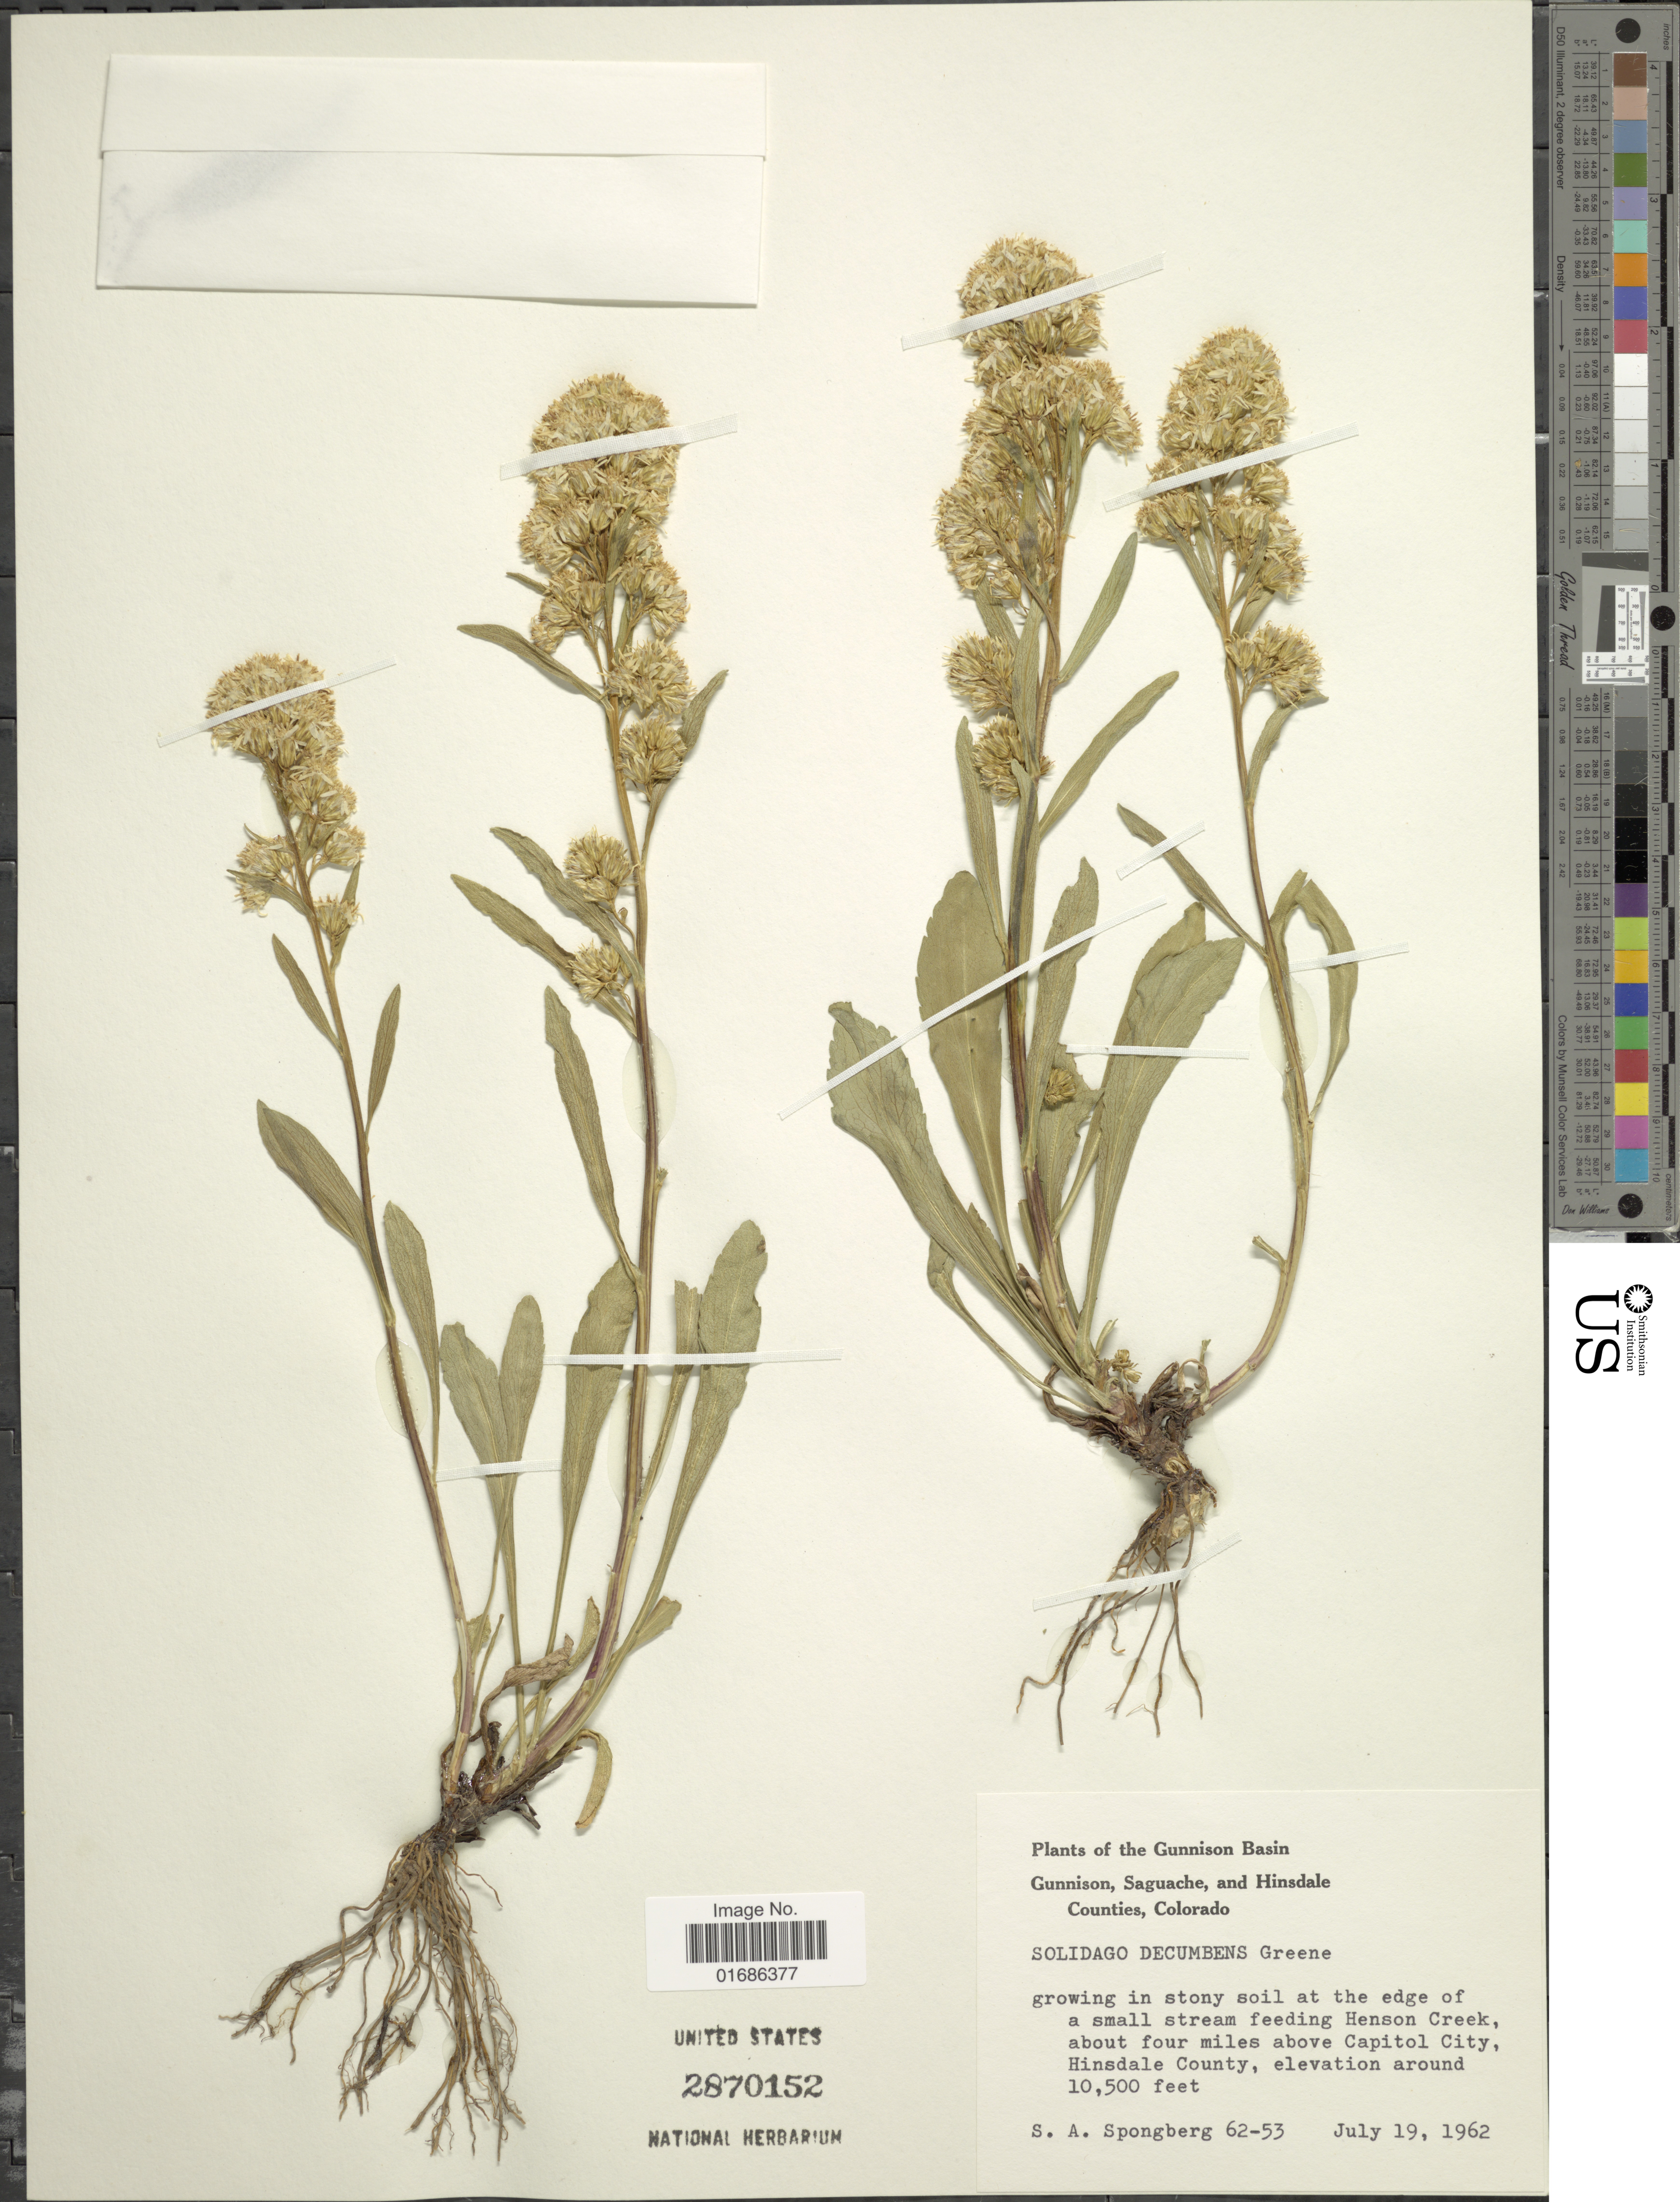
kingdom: Plantae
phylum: Tracheophyta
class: Magnoliopsida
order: Asterales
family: Asteraceae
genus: Solidago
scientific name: Solidago decumbens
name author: Greene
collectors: S. A.Spongberg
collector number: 62-53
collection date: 1962-07-19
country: United States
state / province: Colorado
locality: Gunnison Basin Gunnison, Saguache, and Hinsdale Counties, growing in stony soil at the edge of a small stream fedding Henson Creek, about four miles above Capitol City, Hinsdale County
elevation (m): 3200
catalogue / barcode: US 2870152